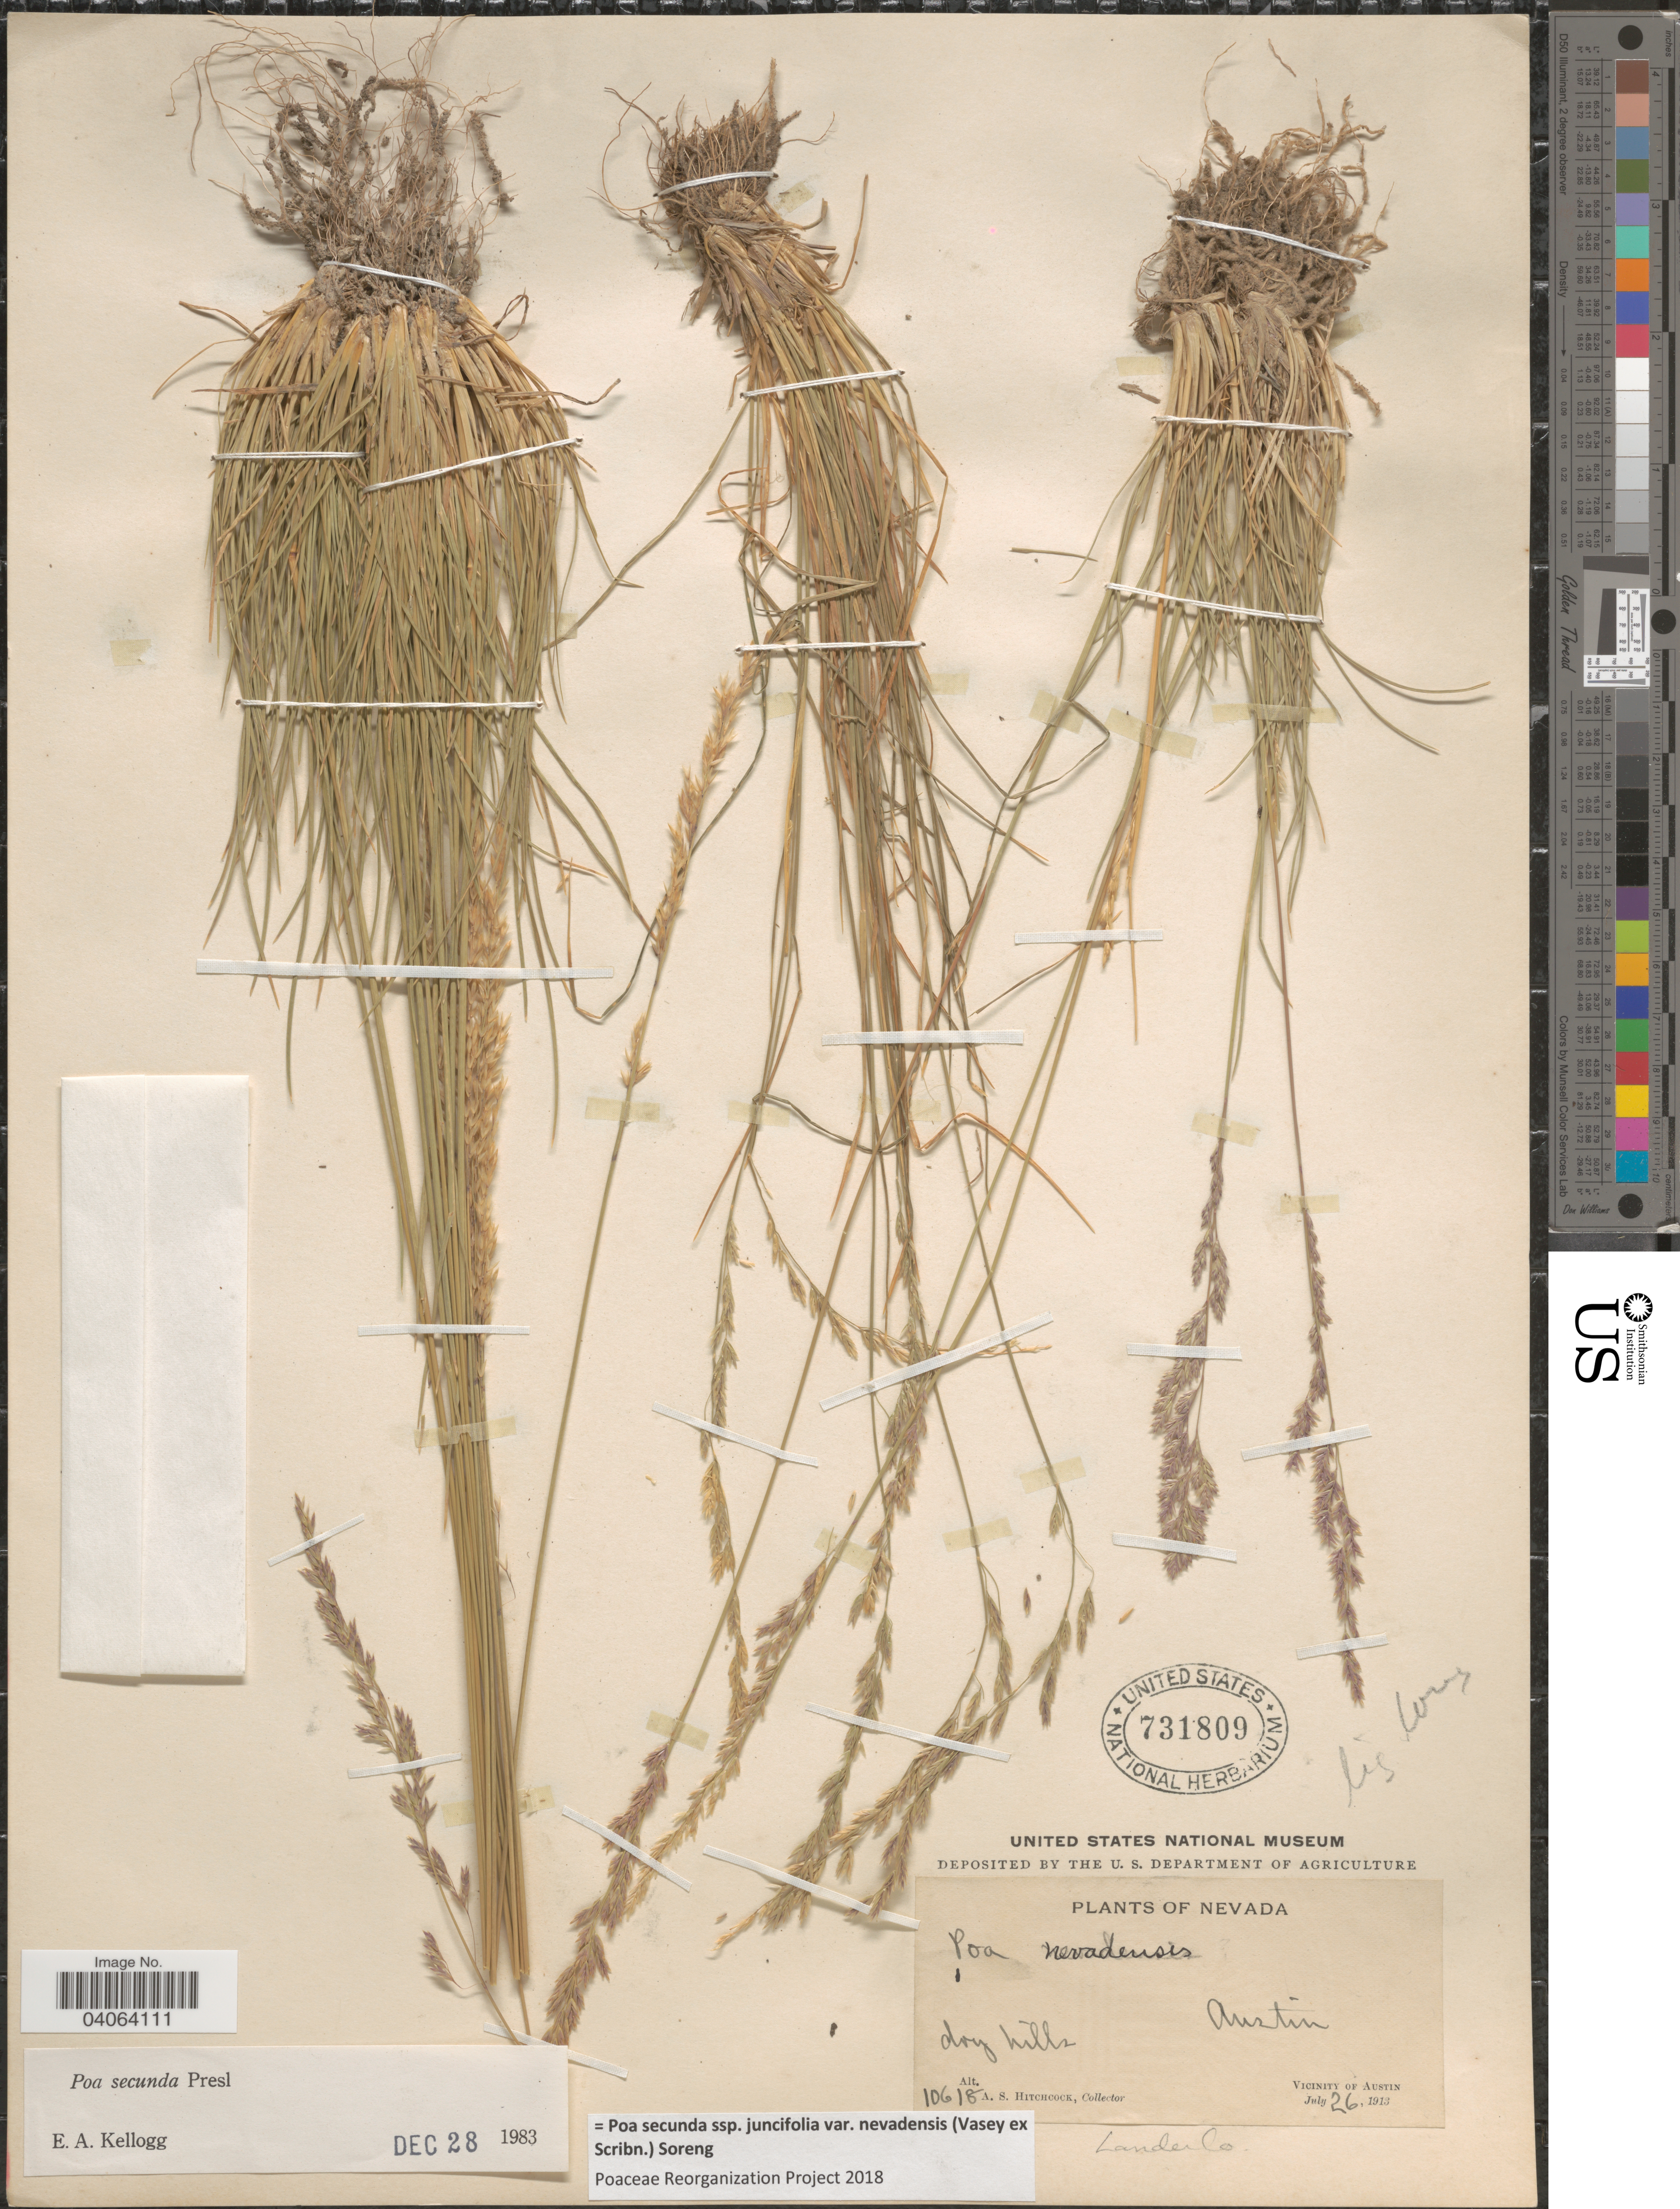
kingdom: Plantae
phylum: Tracheophyta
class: Liliopsida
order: Poales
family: Poaceae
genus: Poa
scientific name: Poa secunda subsp. juncifolia var. nevadensis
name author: (Vasey ex Scribn.) Soreng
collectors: A. S. Hitchcock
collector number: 10618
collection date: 1913-07-26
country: United States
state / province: Nevada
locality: Austin. Vicinity of Austin. Lander Co.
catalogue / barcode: US 731809